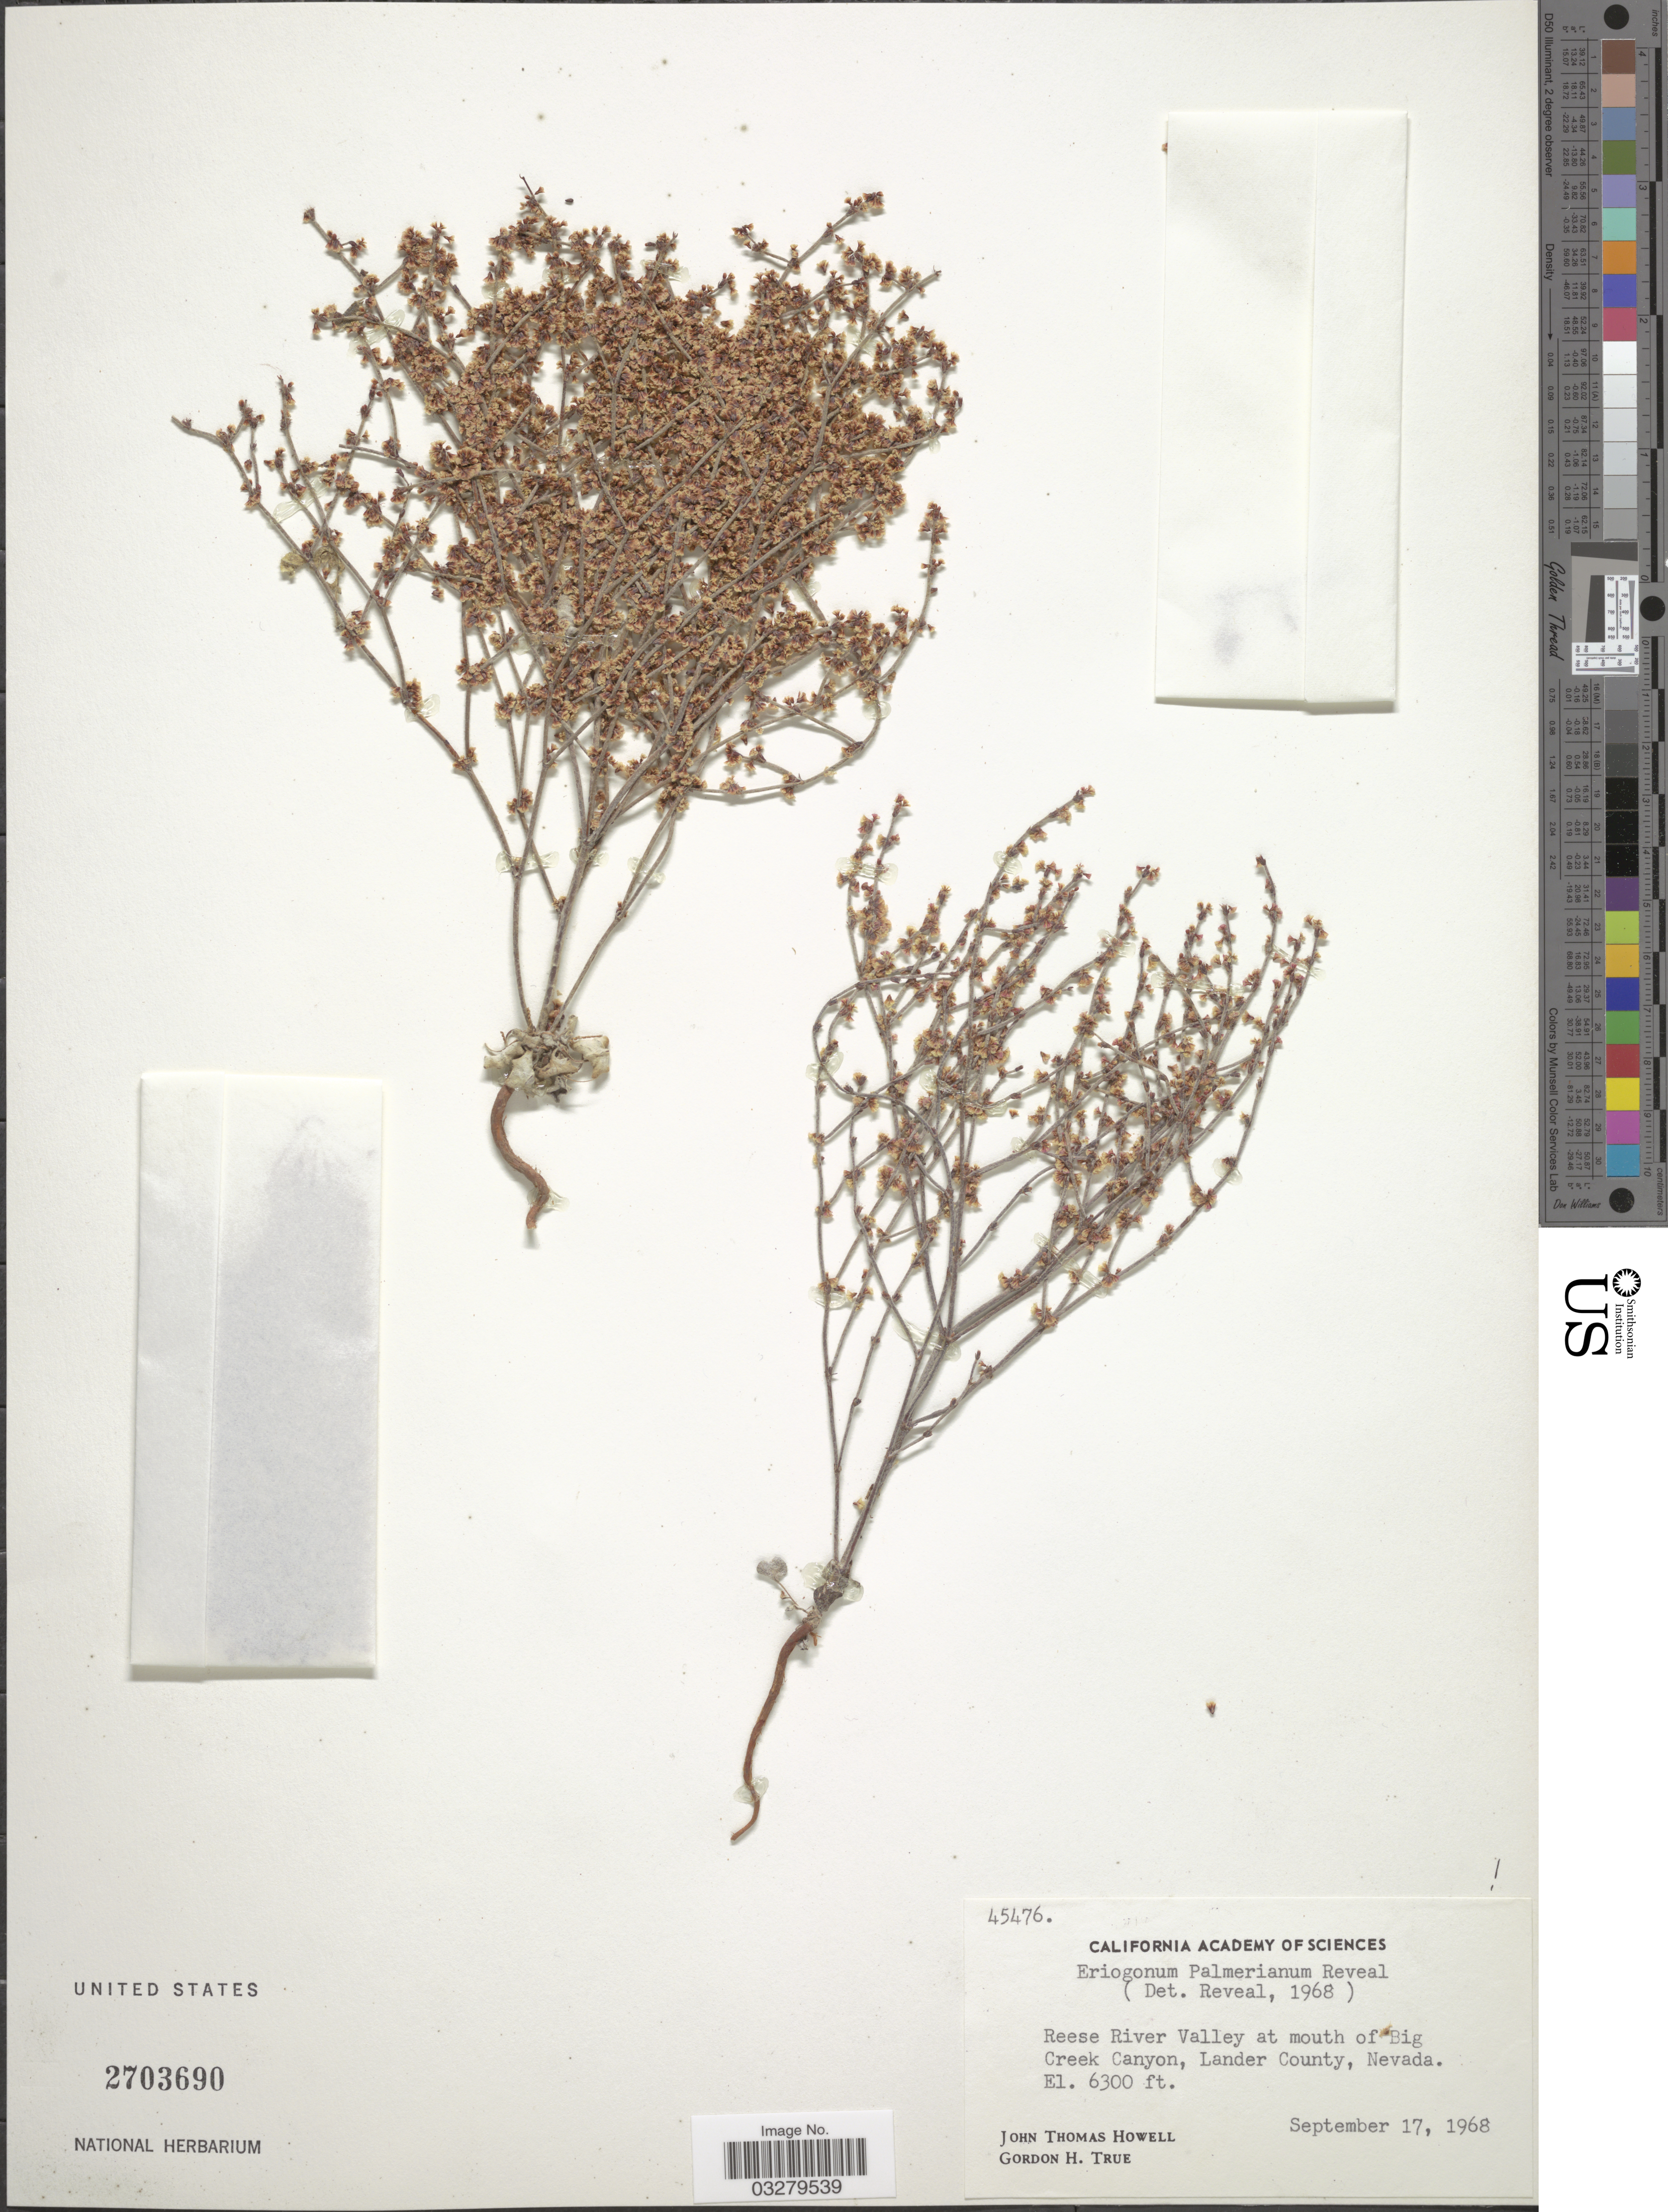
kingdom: Plantae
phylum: Tracheophyta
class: Magnoliopsida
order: Caryophyllales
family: Polygonaceae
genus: Eriogonum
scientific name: Eriogonum palmerianum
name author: Reveal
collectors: J. T. Howell & G. H. True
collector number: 45476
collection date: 1968-09-17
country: United States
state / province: Nevada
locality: Reese River Valley at mouth of Big Creek Canyon, Lander County.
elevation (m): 1920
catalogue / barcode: US 2703690